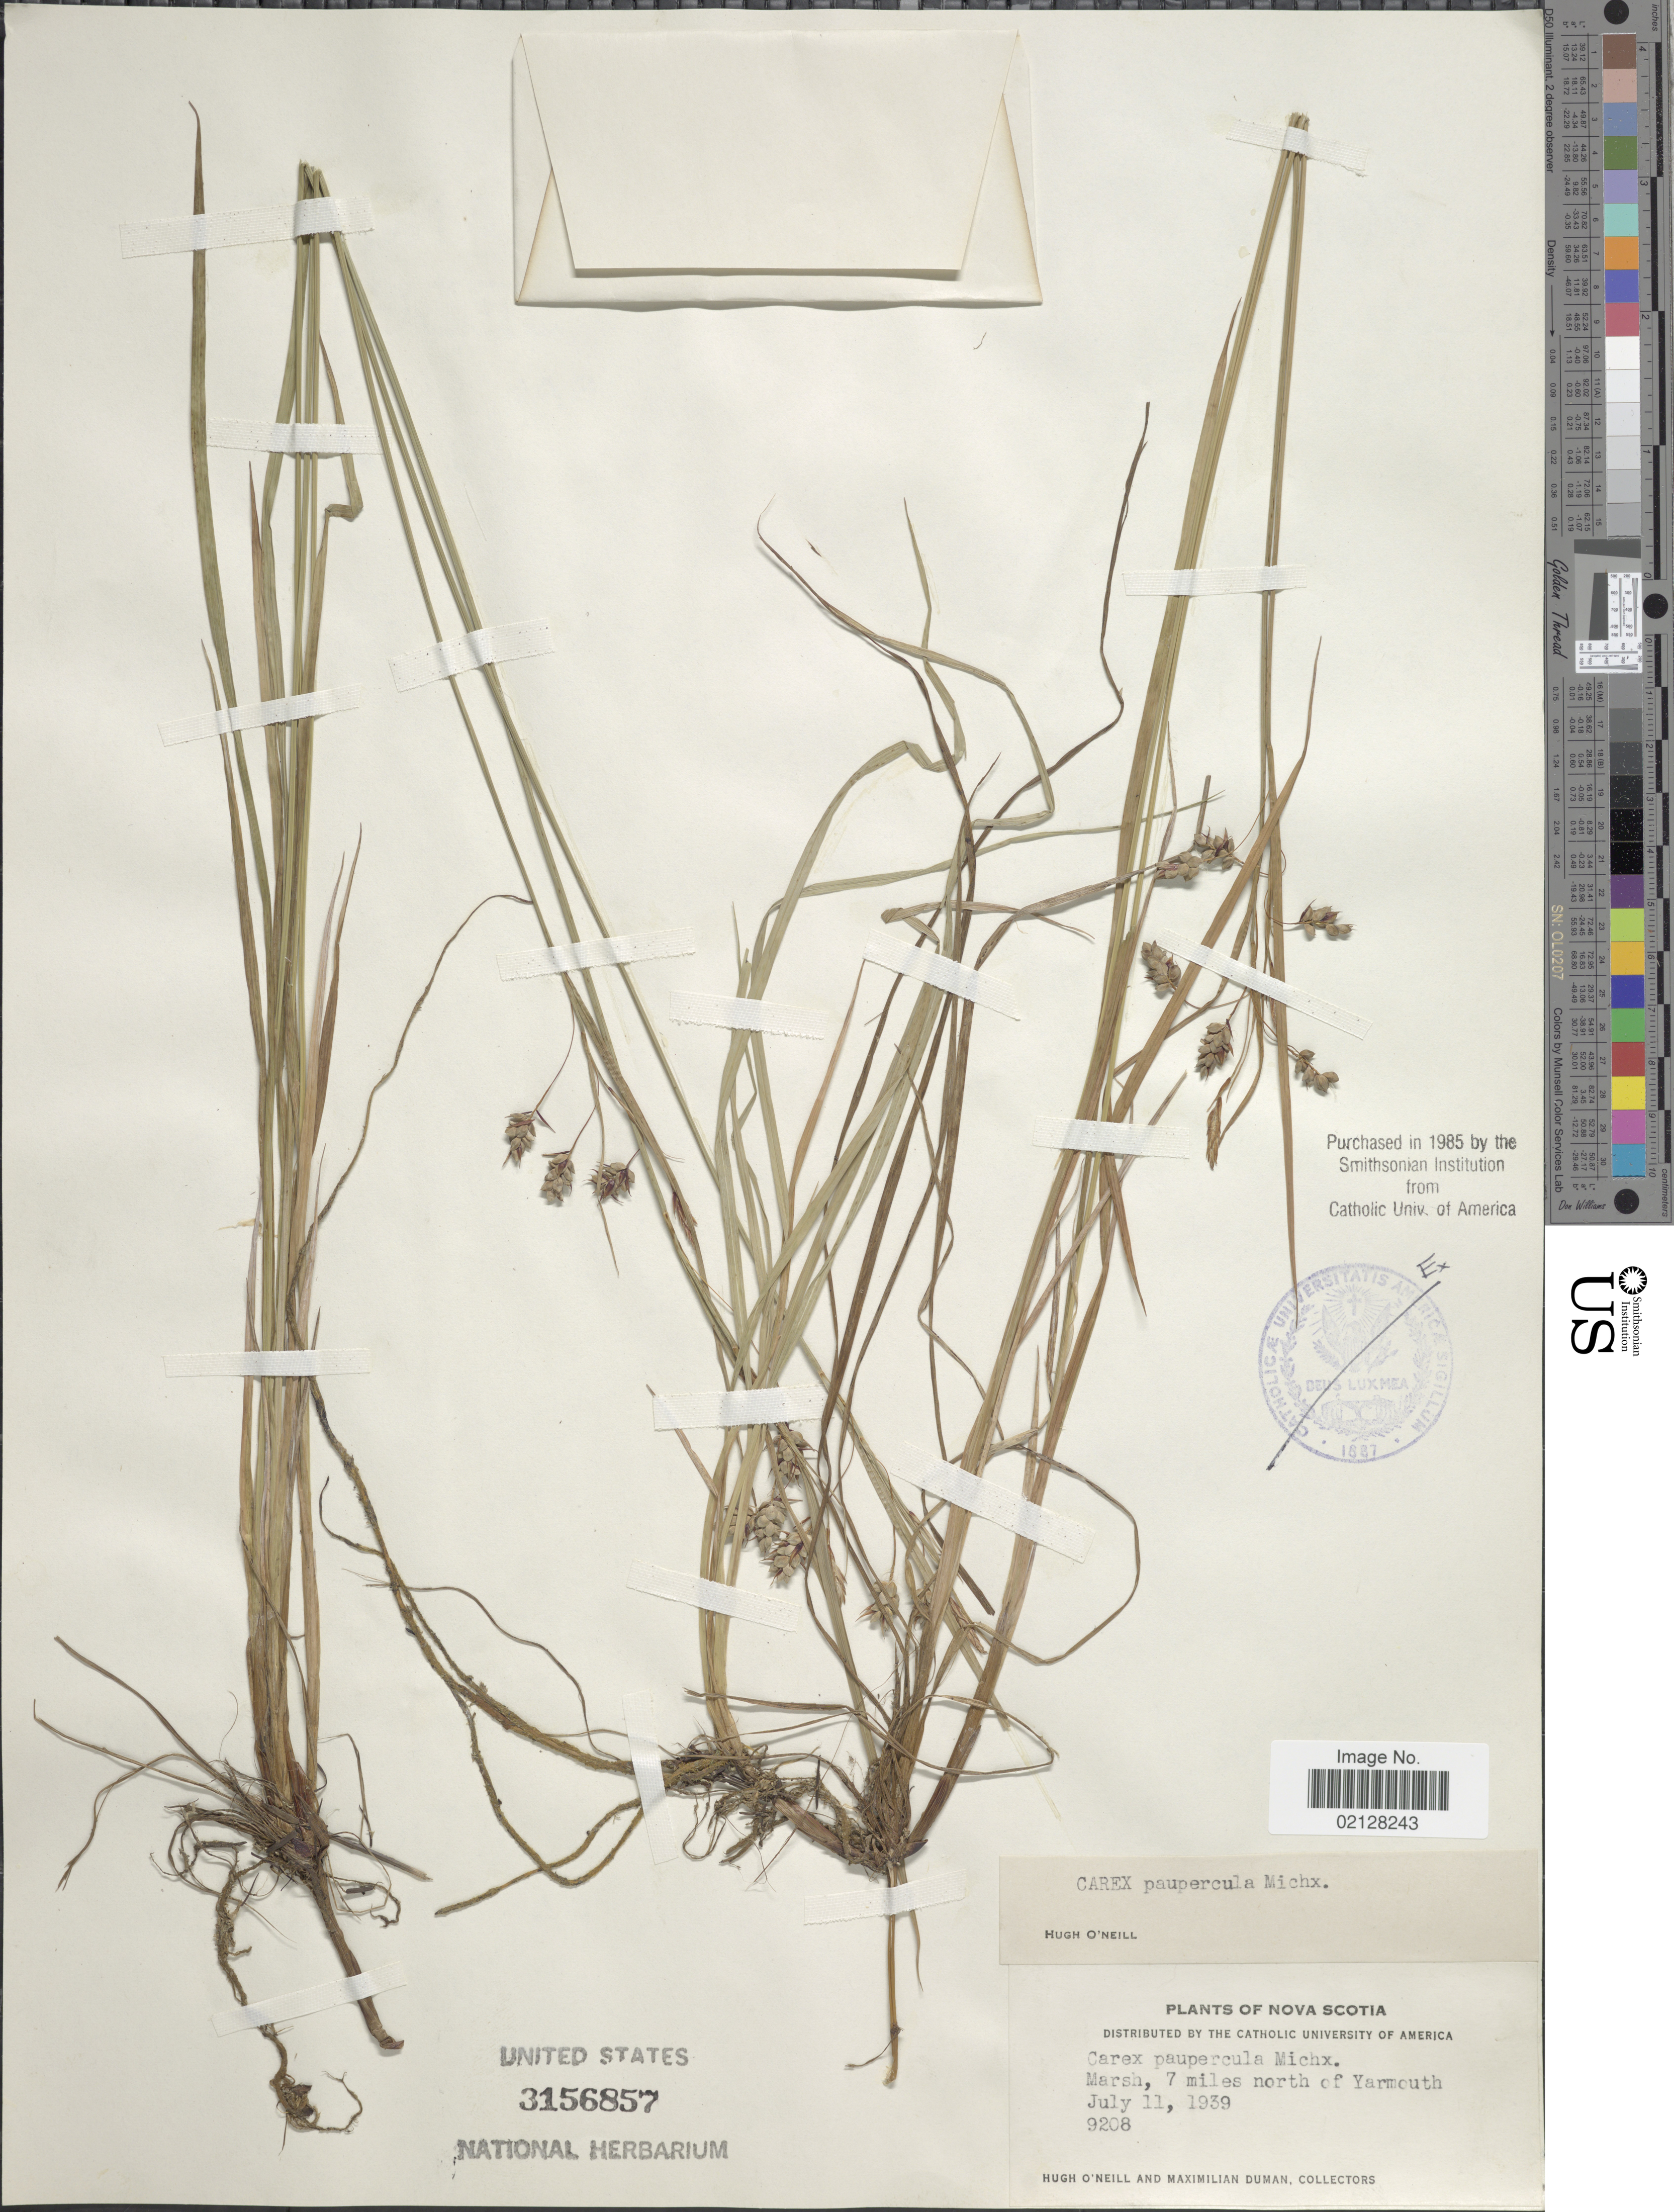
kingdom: Plantae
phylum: Tracheophyta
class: Liliopsida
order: Poales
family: Cyperaceae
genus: Carex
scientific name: Carex magellanica subsp. irrigua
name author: (Wahlenb.) Hiitonen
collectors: H. O'Neill & M. Duman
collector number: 9208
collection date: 1939-07-11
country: Canada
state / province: Nova Scotia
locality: Marsh, 7 miles north of Yarmouth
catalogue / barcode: US 3156857